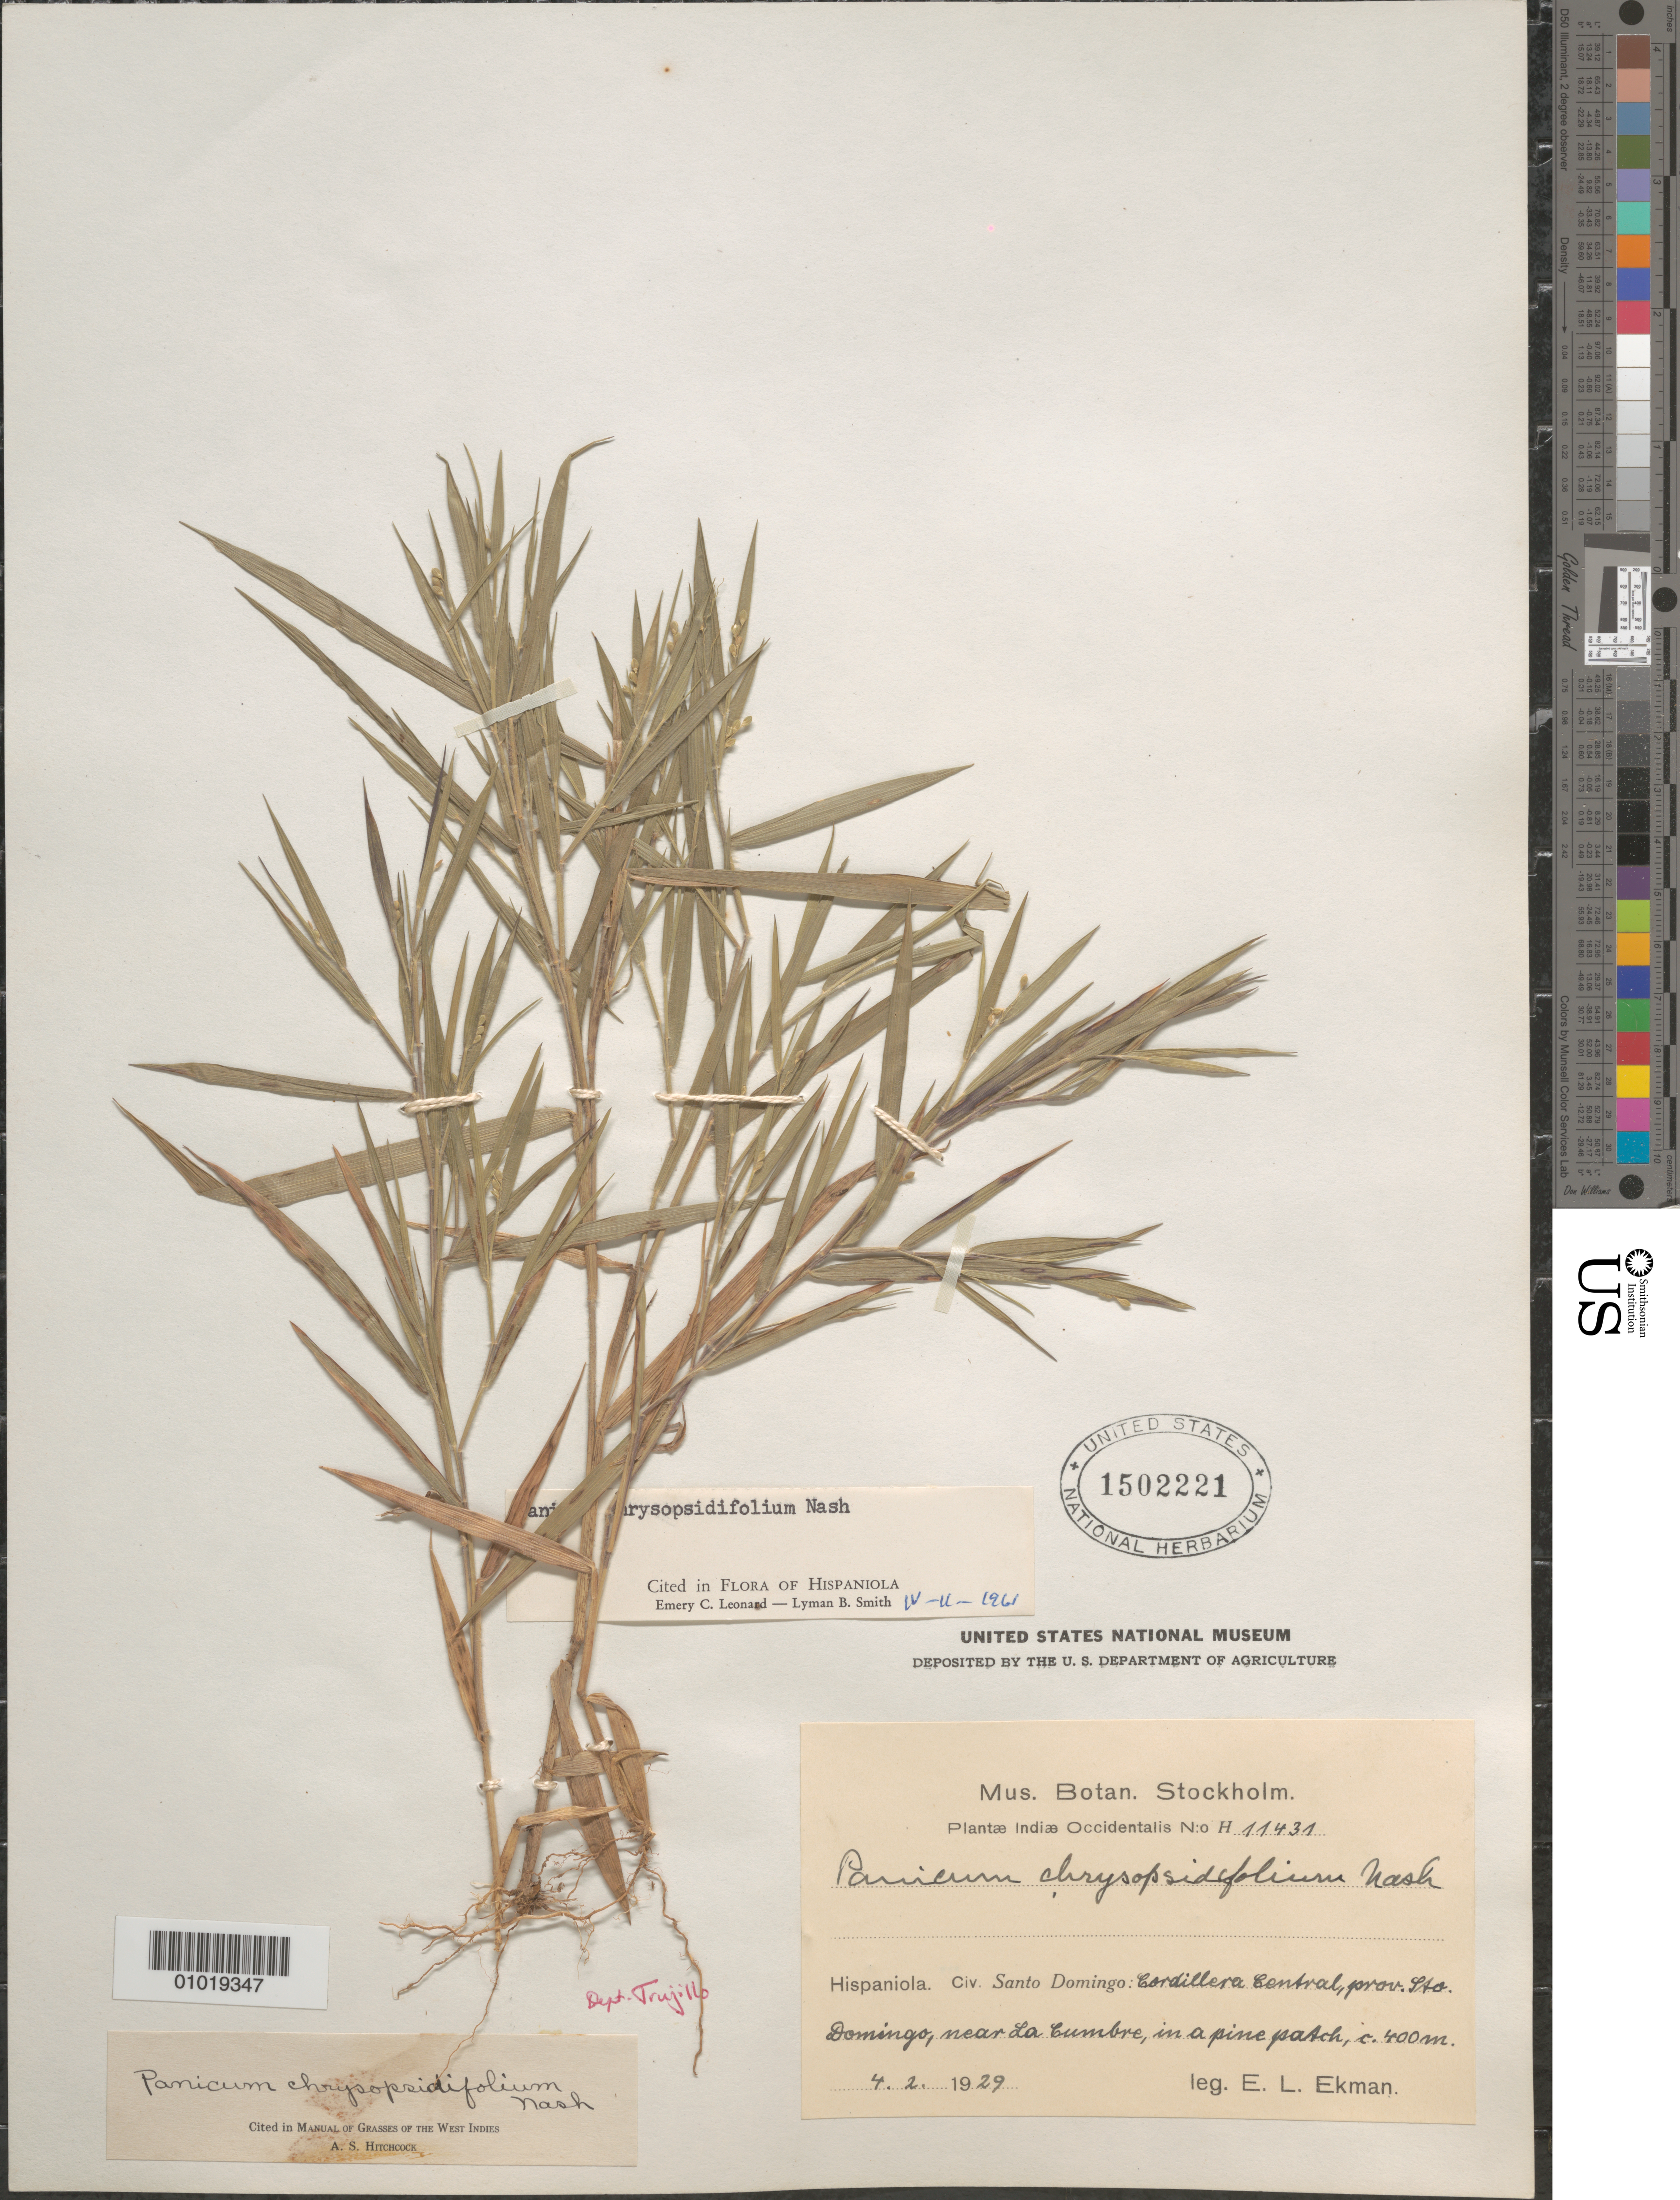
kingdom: Plantae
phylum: Tracheophyta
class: Liliopsida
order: Poales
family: Poaceae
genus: Panicum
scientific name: Panicum chrysopsidifolium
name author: Nash ex Small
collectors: E. L. Ekman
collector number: H 11431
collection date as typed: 04 Feb 1929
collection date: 1929-02-04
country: Dominican Republic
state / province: Distrito Nacional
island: Hispaniola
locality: near La Cumbre i na pine patch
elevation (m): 400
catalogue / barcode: US 1502221